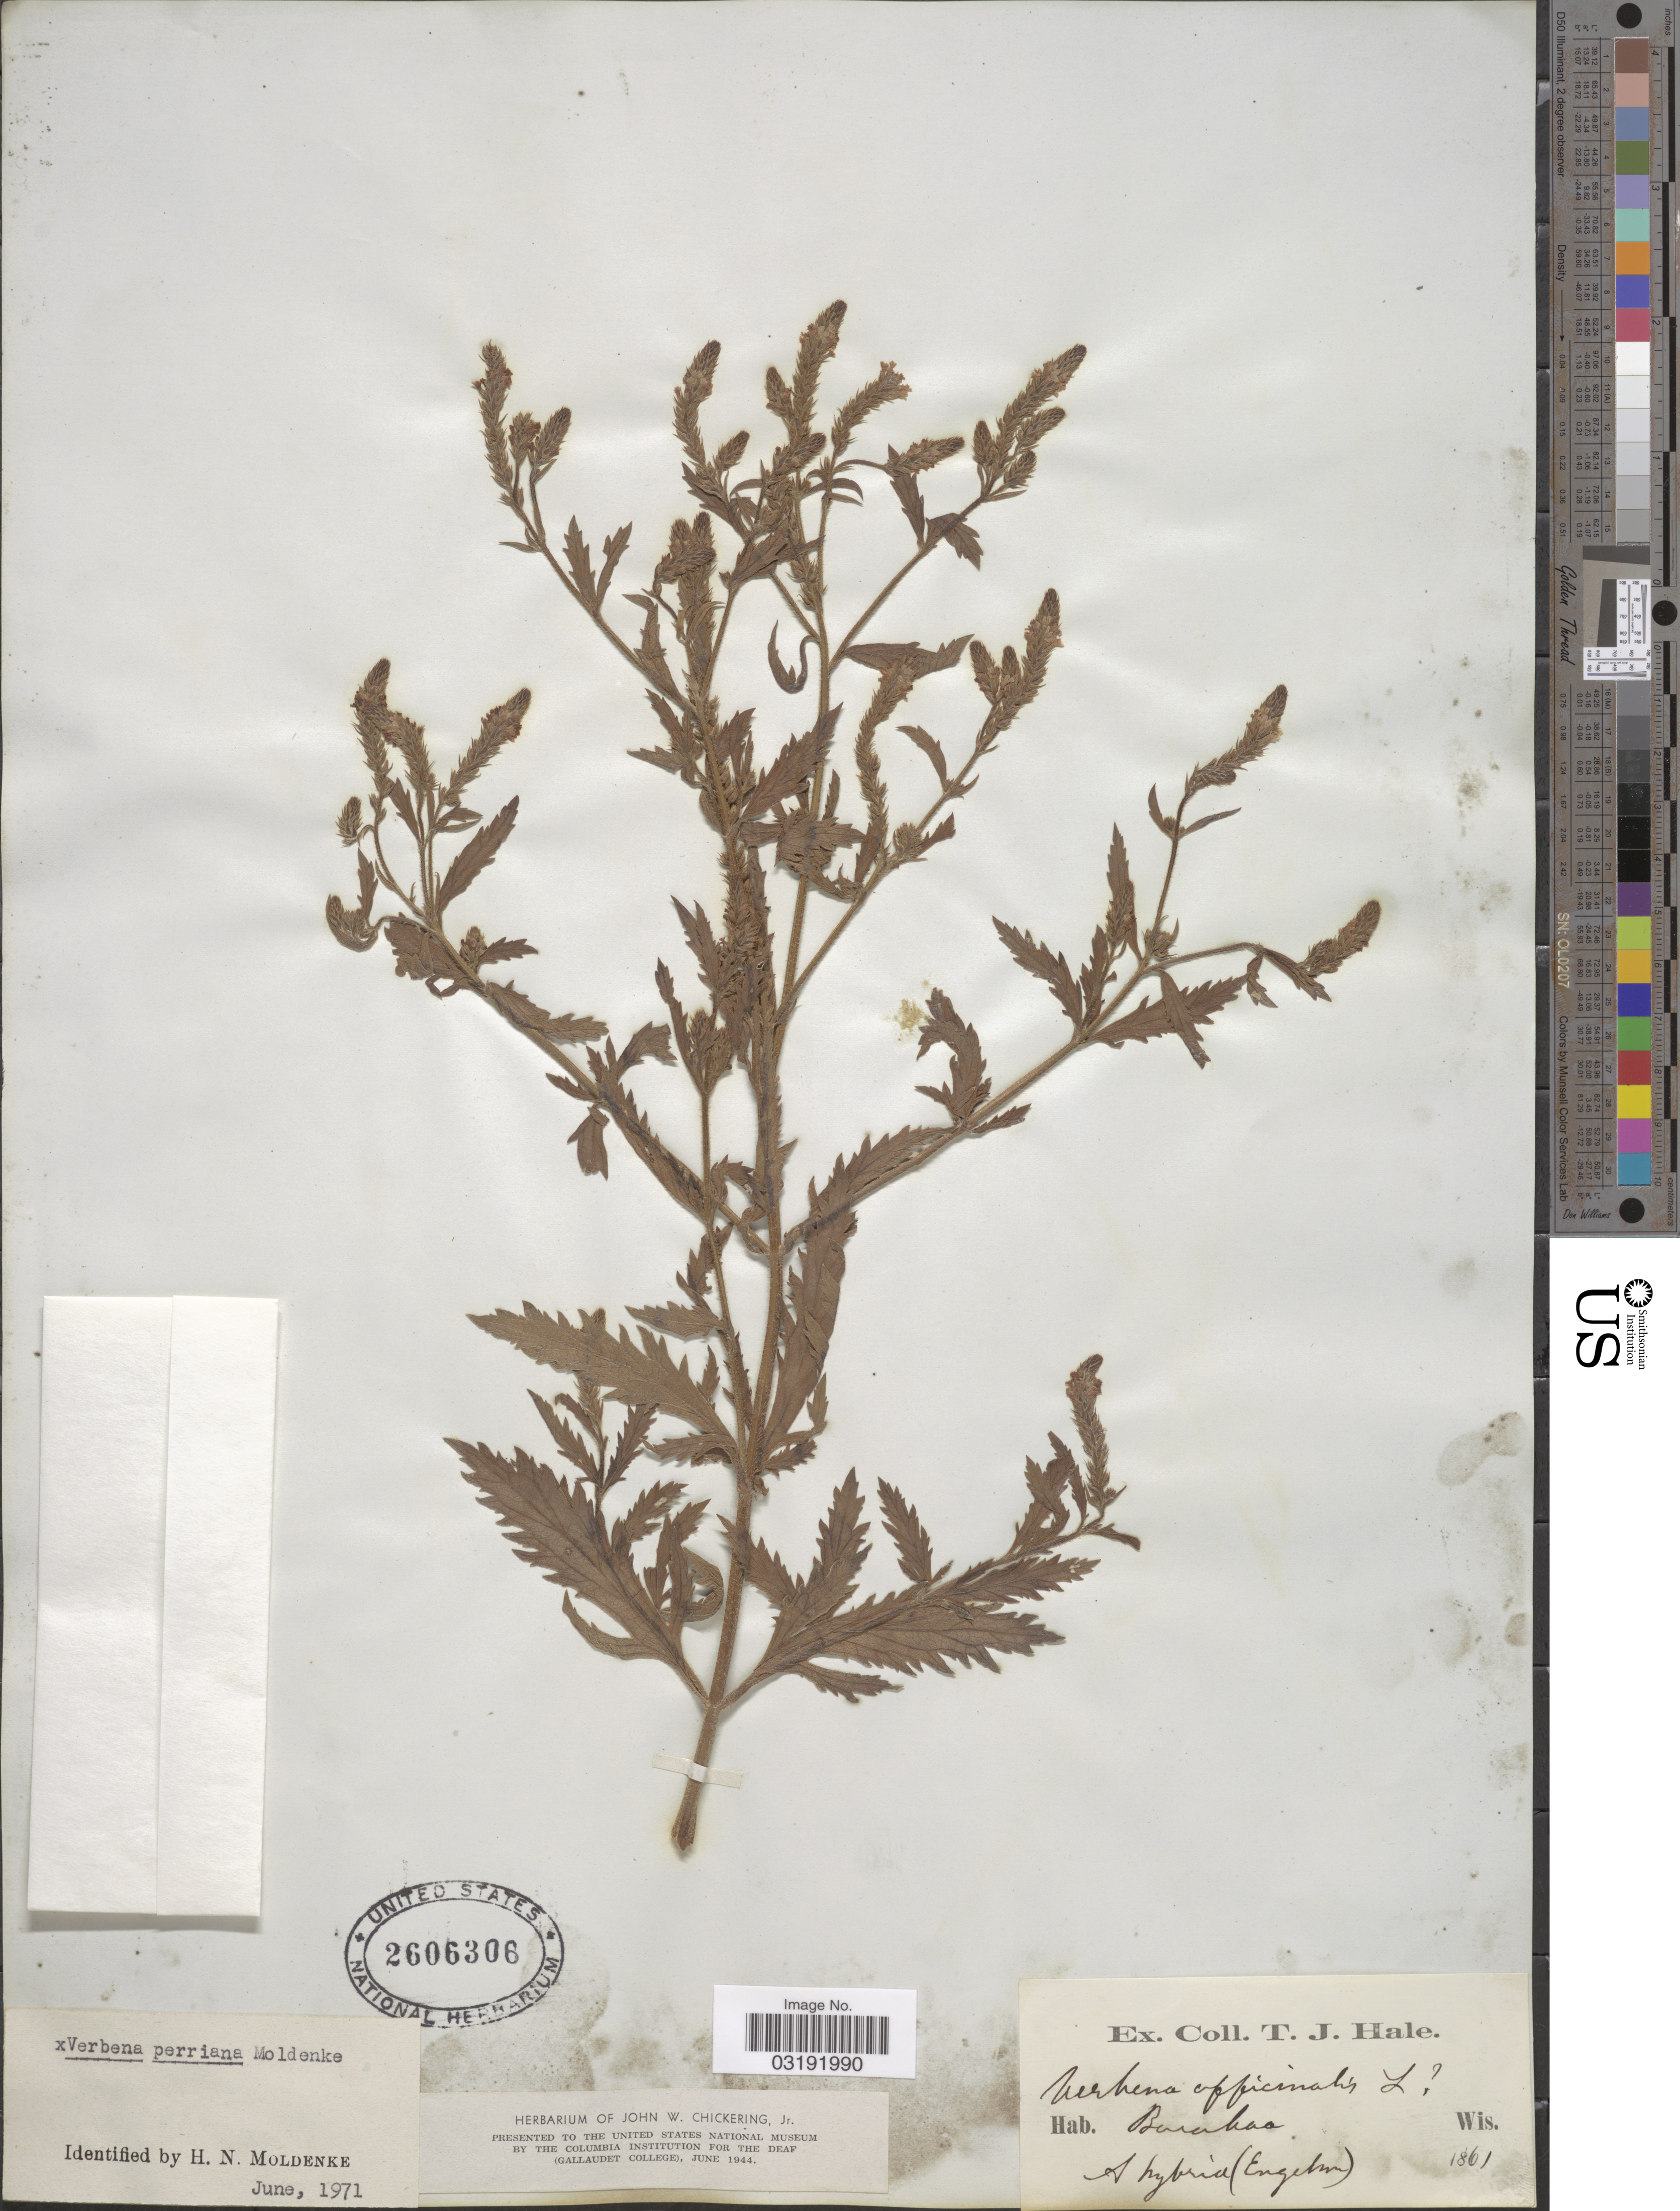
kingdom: Plantae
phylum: Tracheophyta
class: Magnoliopsida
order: Lamiales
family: Verbenaceae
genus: Verbena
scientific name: Verbena perriana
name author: Moldenke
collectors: T. Hale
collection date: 1861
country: United States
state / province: Wisconsin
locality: Baraboo.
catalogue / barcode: US 2606306